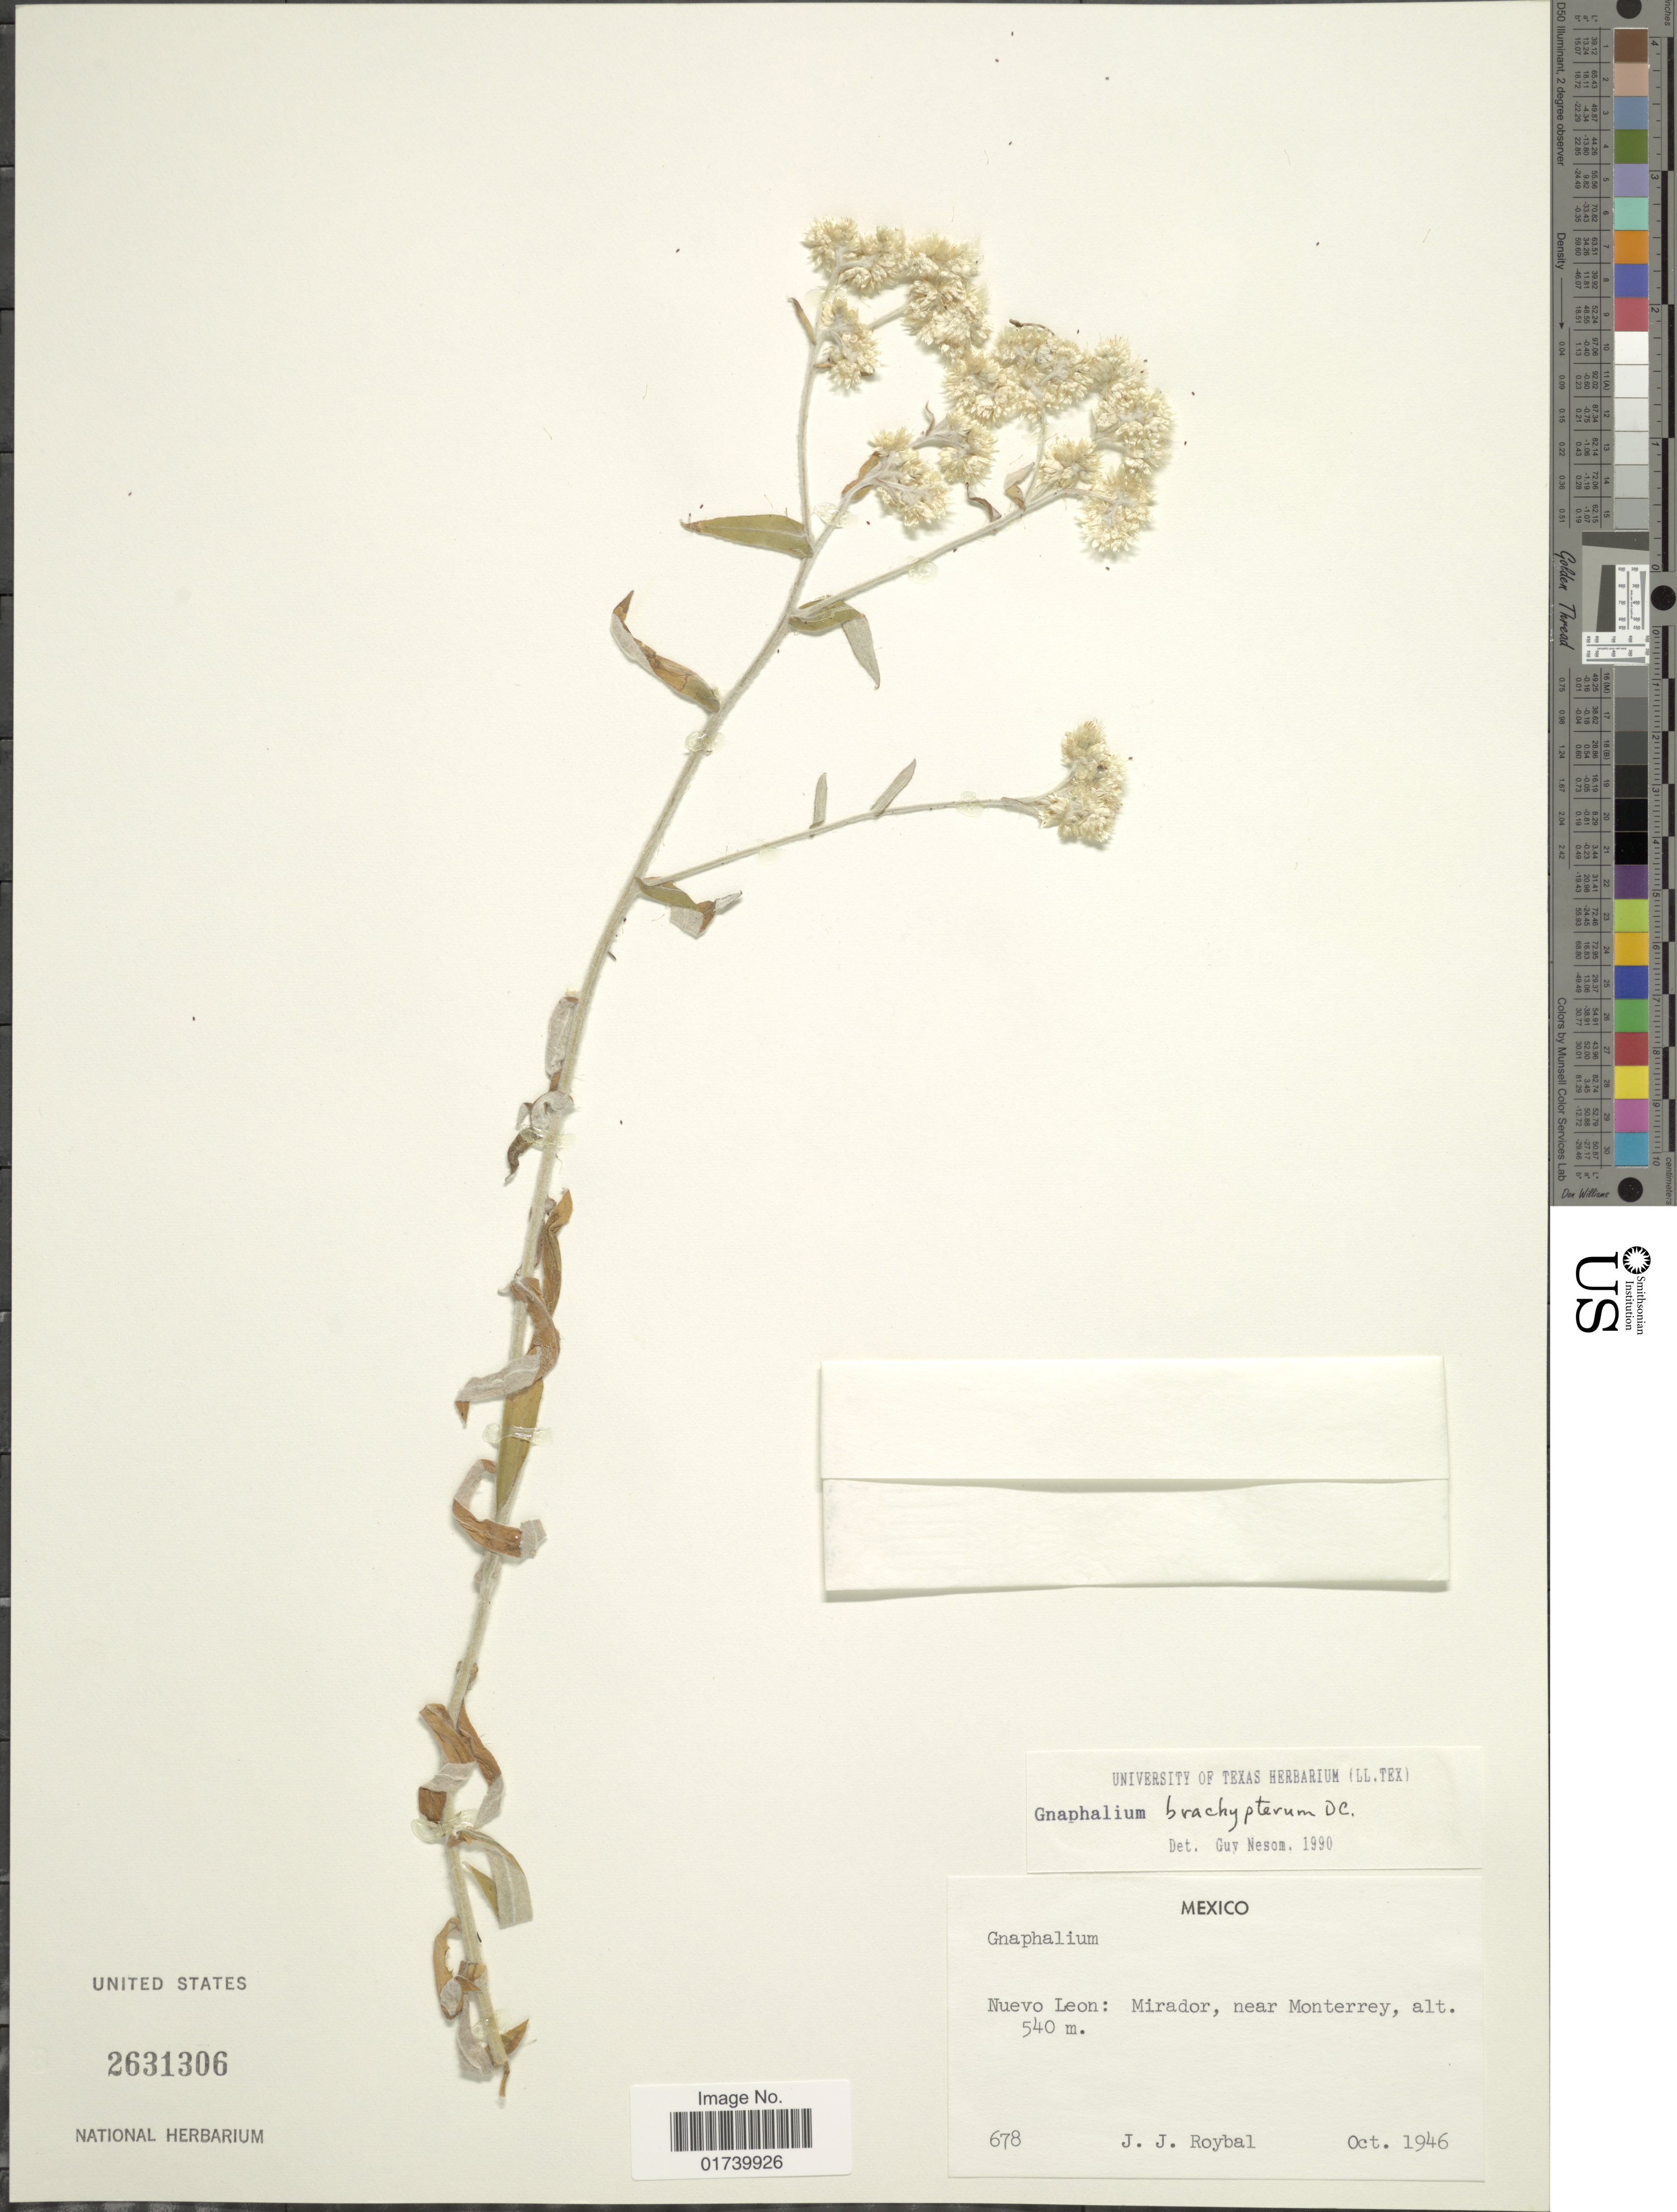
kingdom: Plantae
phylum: Tracheophyta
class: Magnoliopsida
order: Asterales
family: Asteraceae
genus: Pseudognaphalium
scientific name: Pseudognaphalium brachypterum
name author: (DC.) Anderb.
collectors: J. J. Roybal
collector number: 678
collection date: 1946-10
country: Mexico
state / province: Nuevo León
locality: Mirador, near Monterrey.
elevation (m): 540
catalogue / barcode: US 2631306